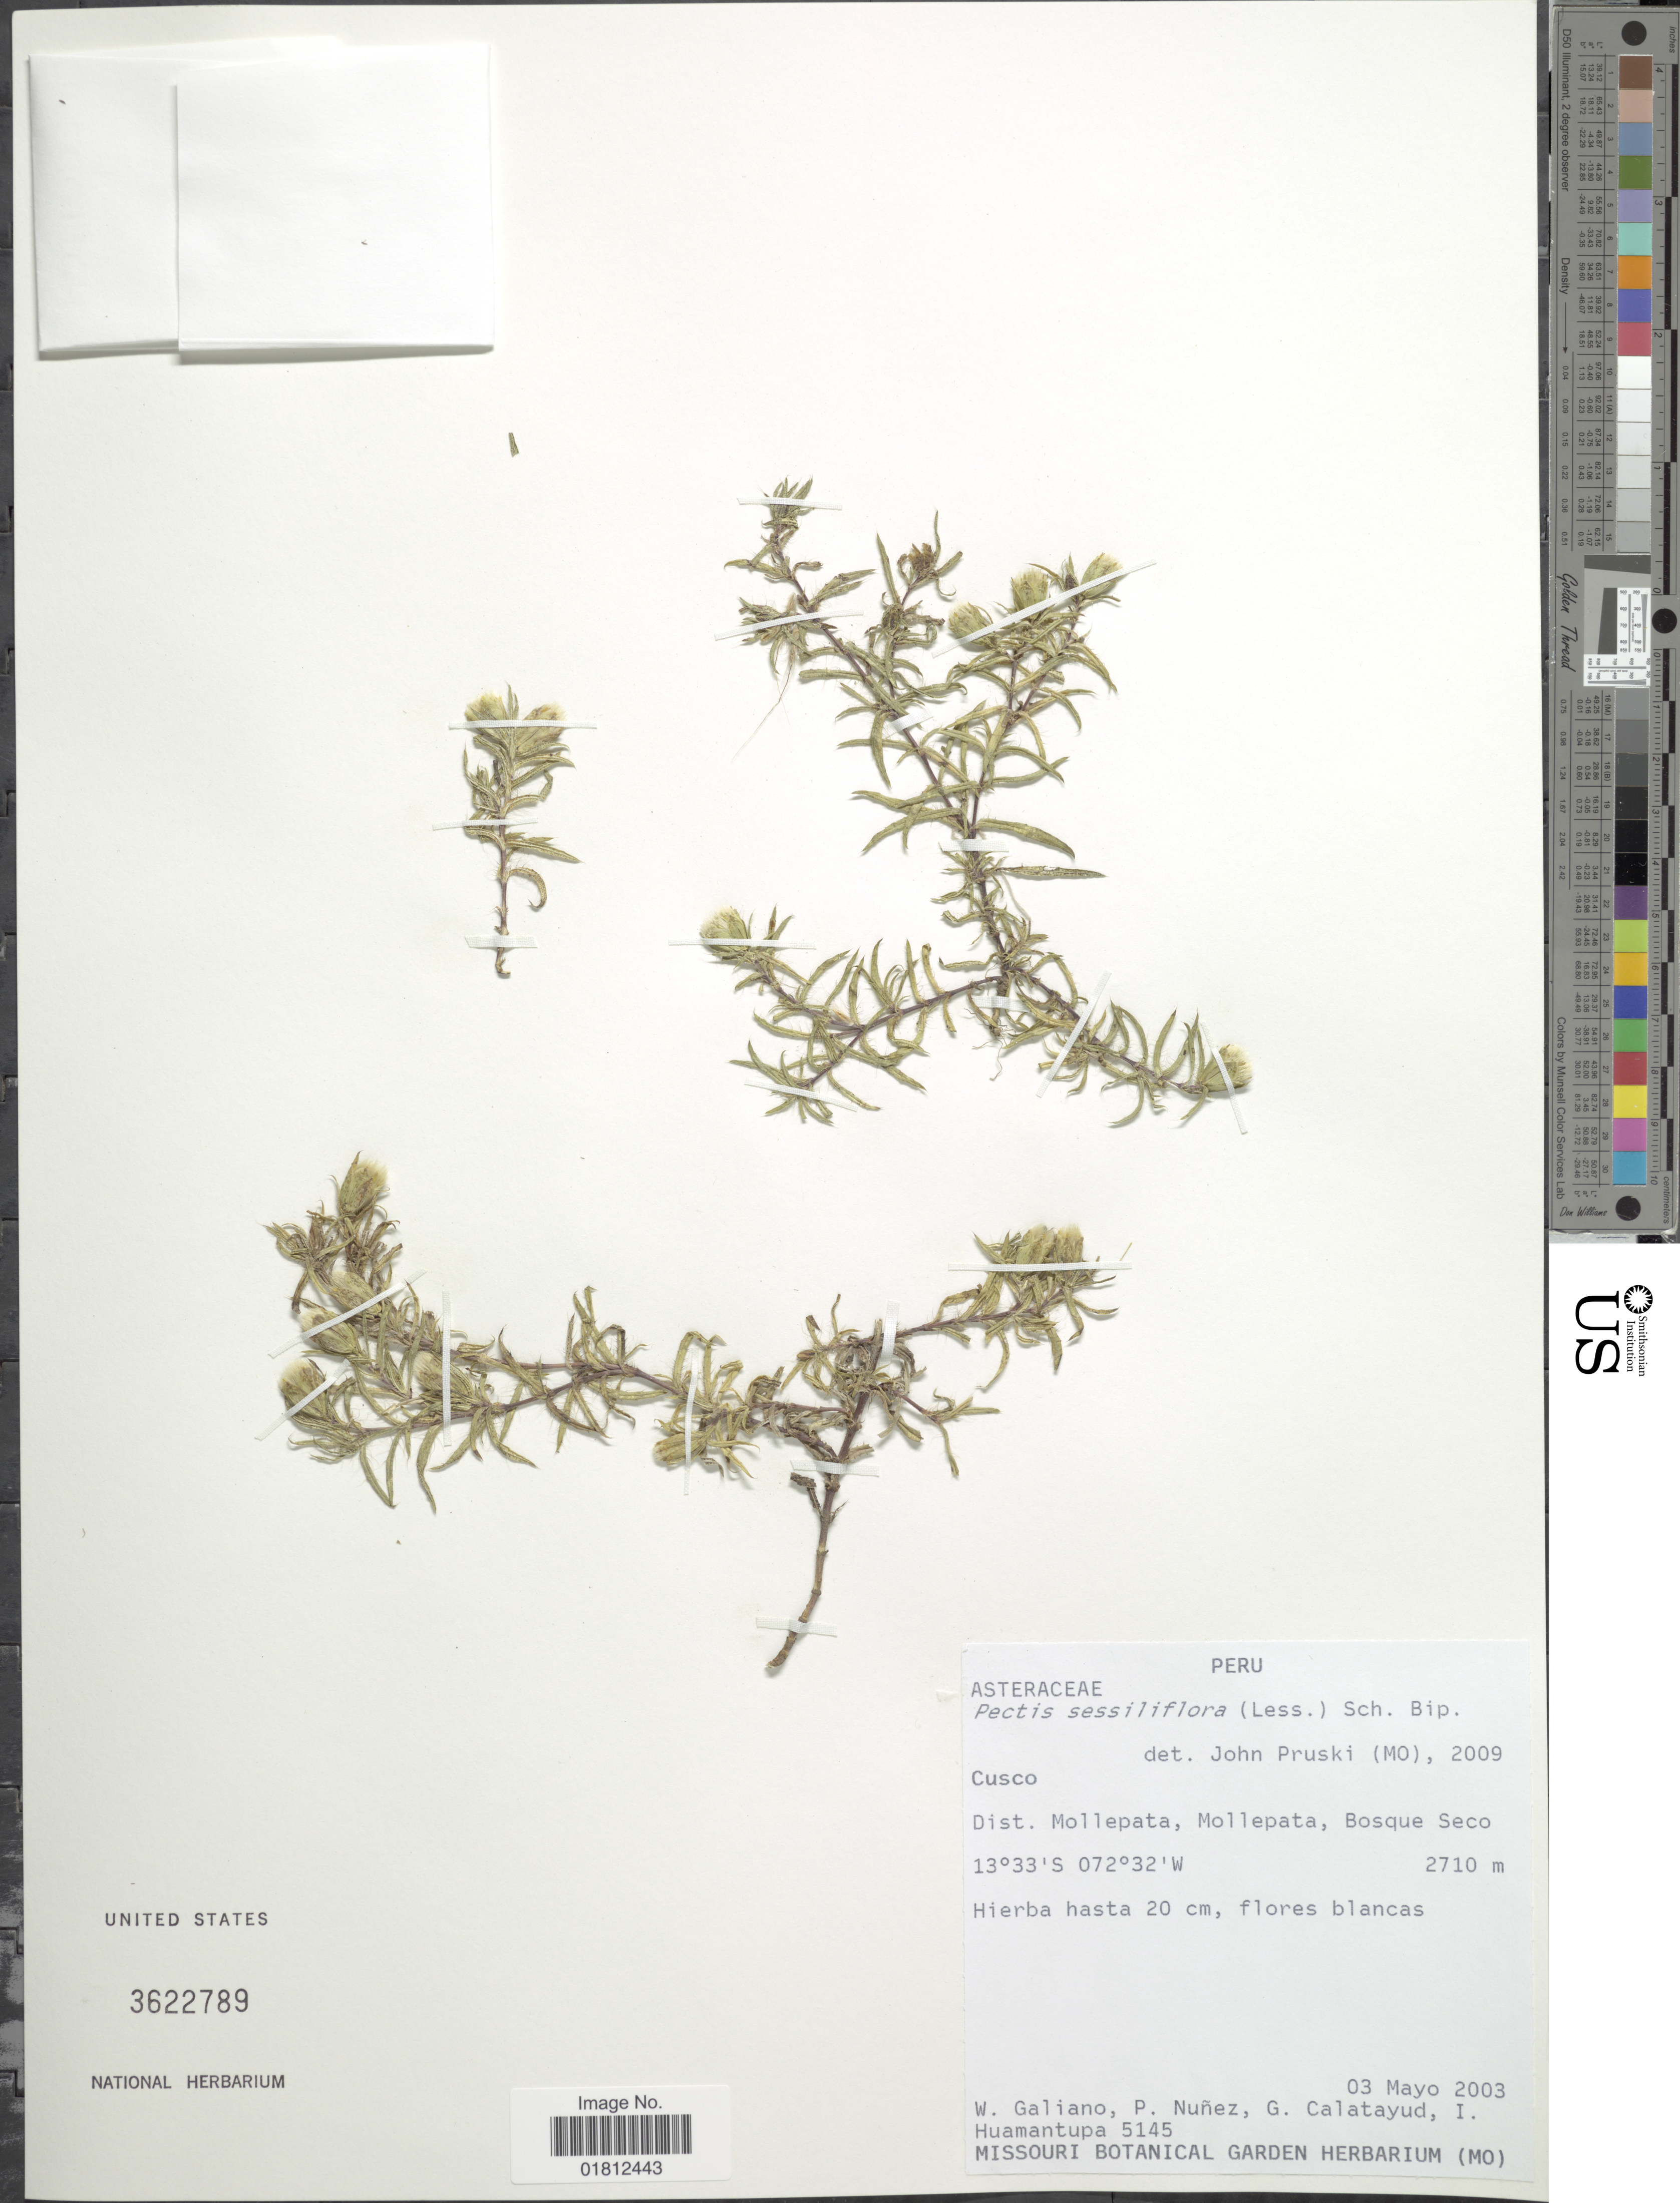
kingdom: Plantae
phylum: Tracheophyta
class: Magnoliopsida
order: Asterales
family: Asteraceae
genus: Pectis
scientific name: Pectis sessiliflora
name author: (Less.) Sch. Bip.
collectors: W. Galiano, P. Nuñez V., G. Calatayud & I. Huamantupa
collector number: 5145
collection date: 2003-05-03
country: Peru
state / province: Cusco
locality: Dist. Mollepata, Mollepata, Bosque Seco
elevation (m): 2710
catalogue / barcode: US 3622789